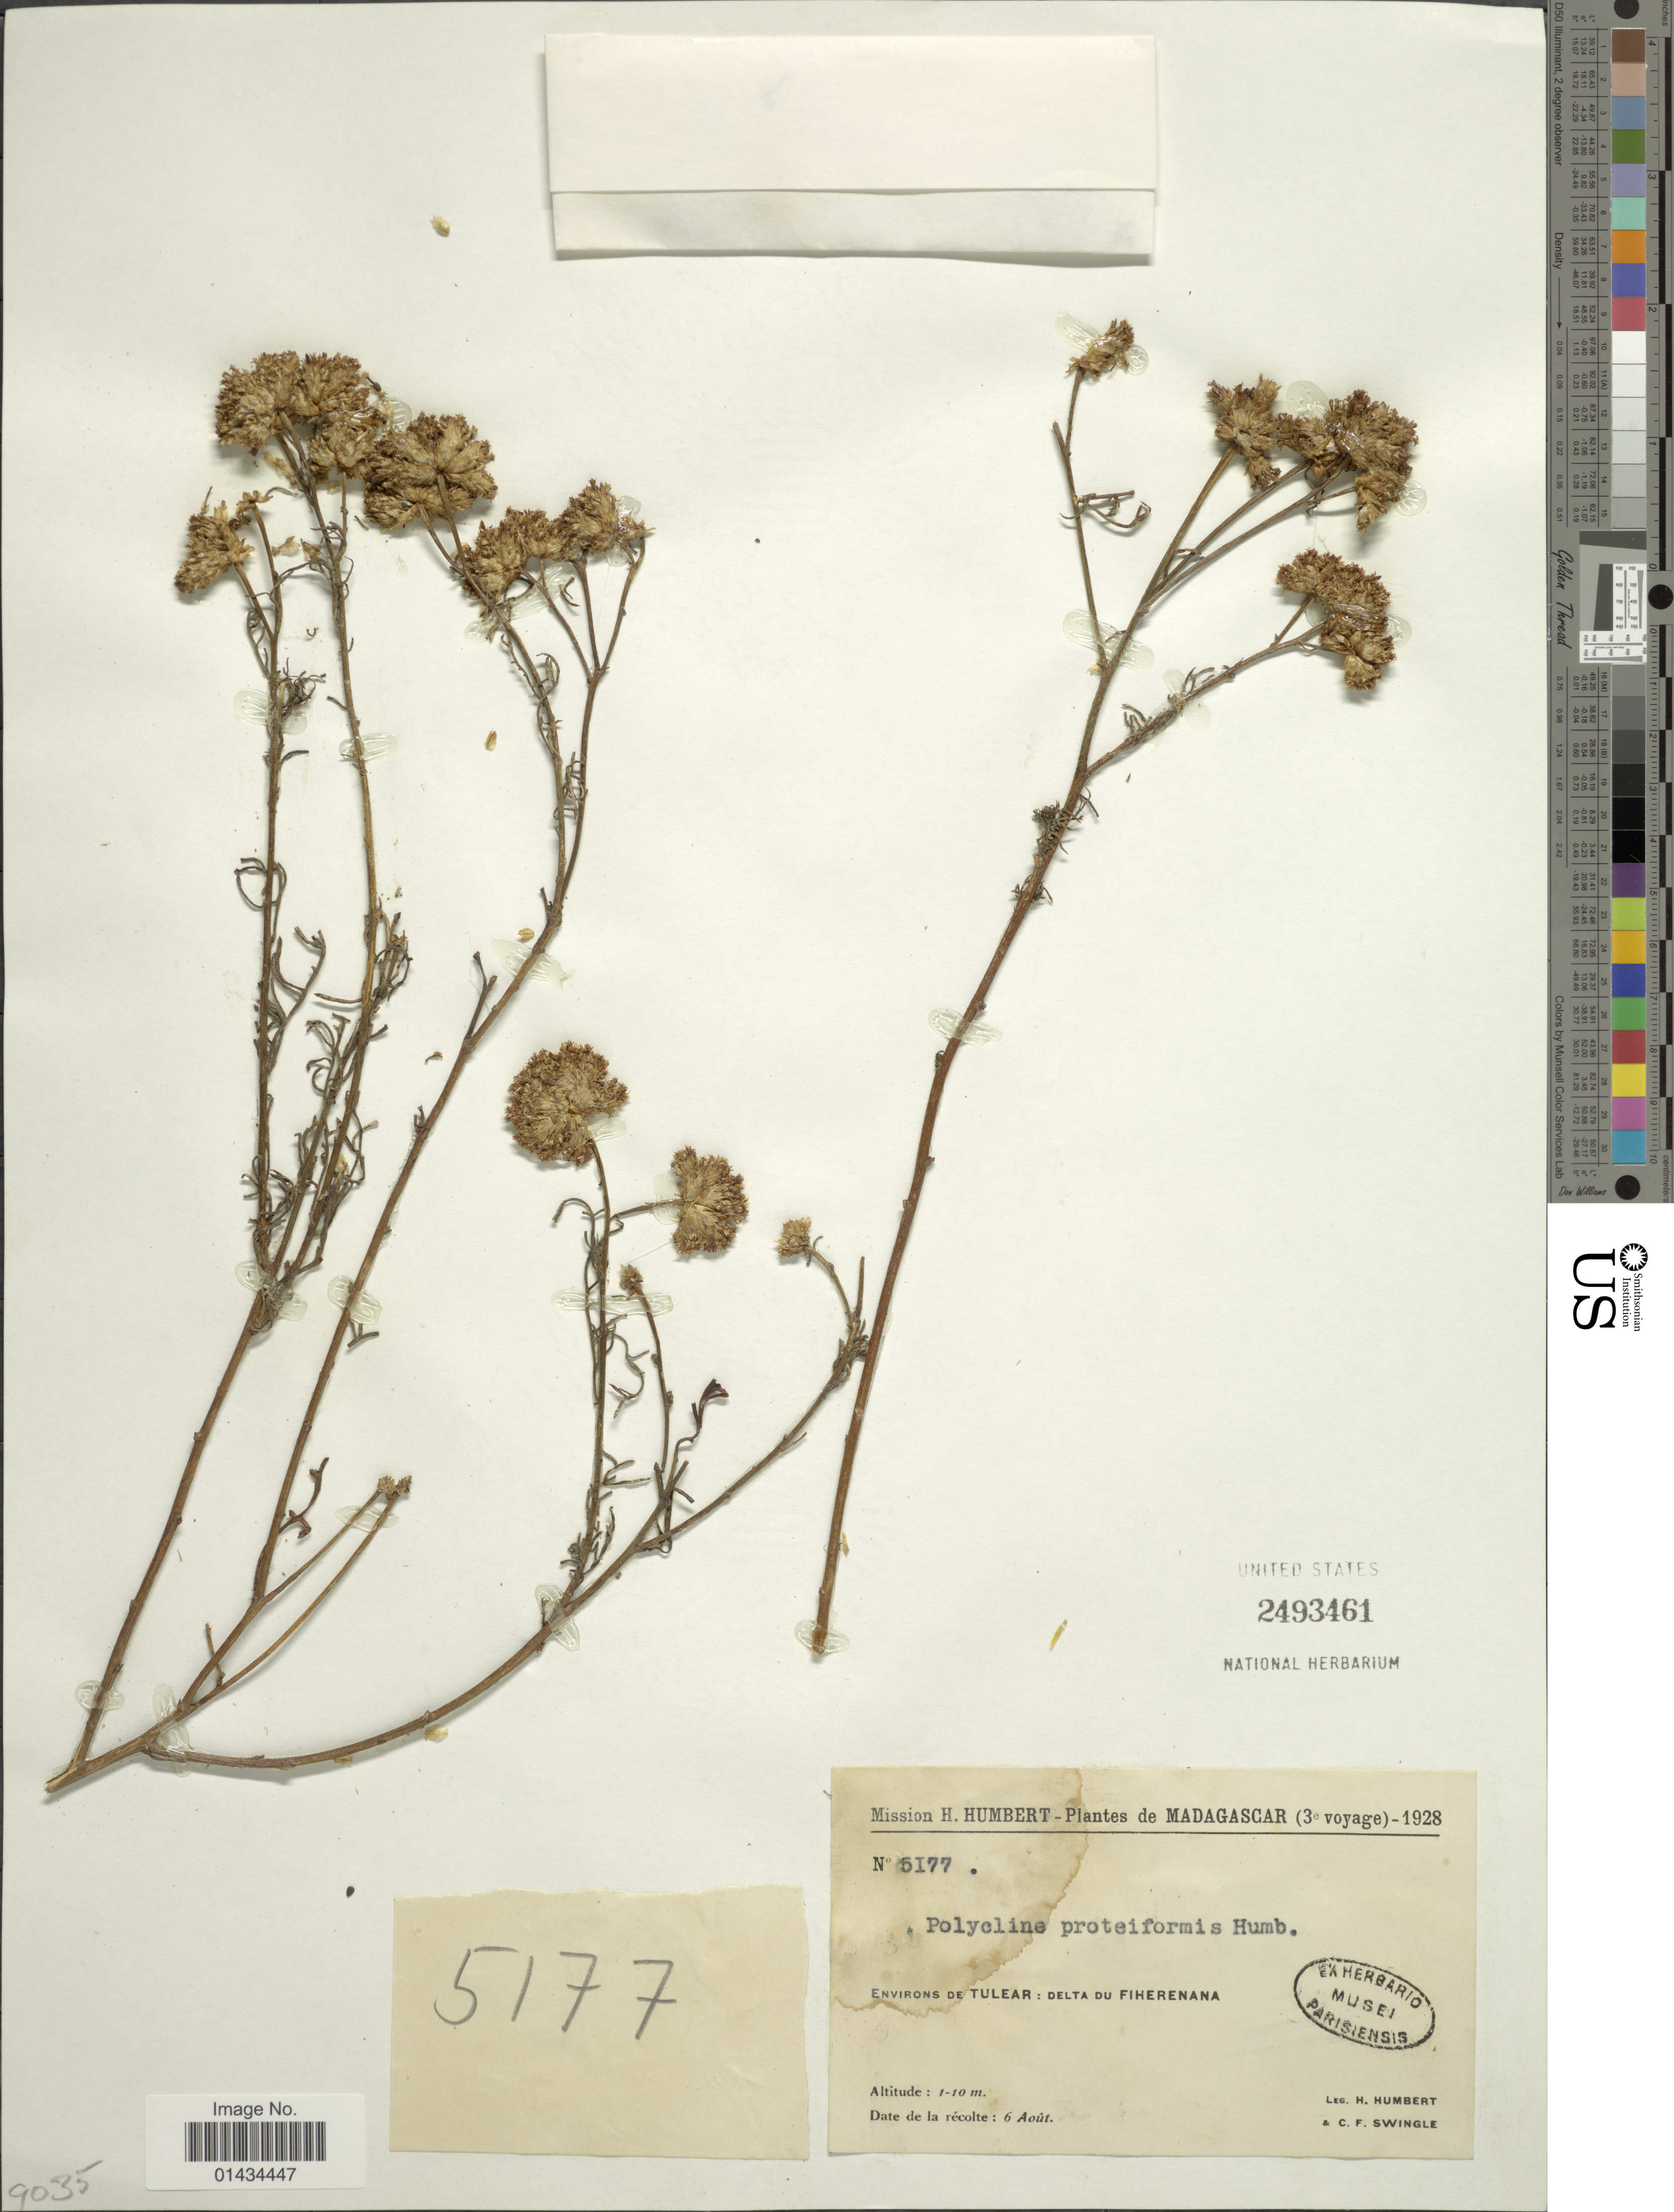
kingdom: Plantae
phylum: Tracheophyta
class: Magnoliopsida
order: Asterales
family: Asteraceae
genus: Polycline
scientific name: Polycline proteiformis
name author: Humbert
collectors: H. Humbert & C. Swingle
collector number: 5177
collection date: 1928-08-06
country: Madagascar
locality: Madagascar (3e voyage), environs deTulear: Delta du Fiherenana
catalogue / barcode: US 2493461